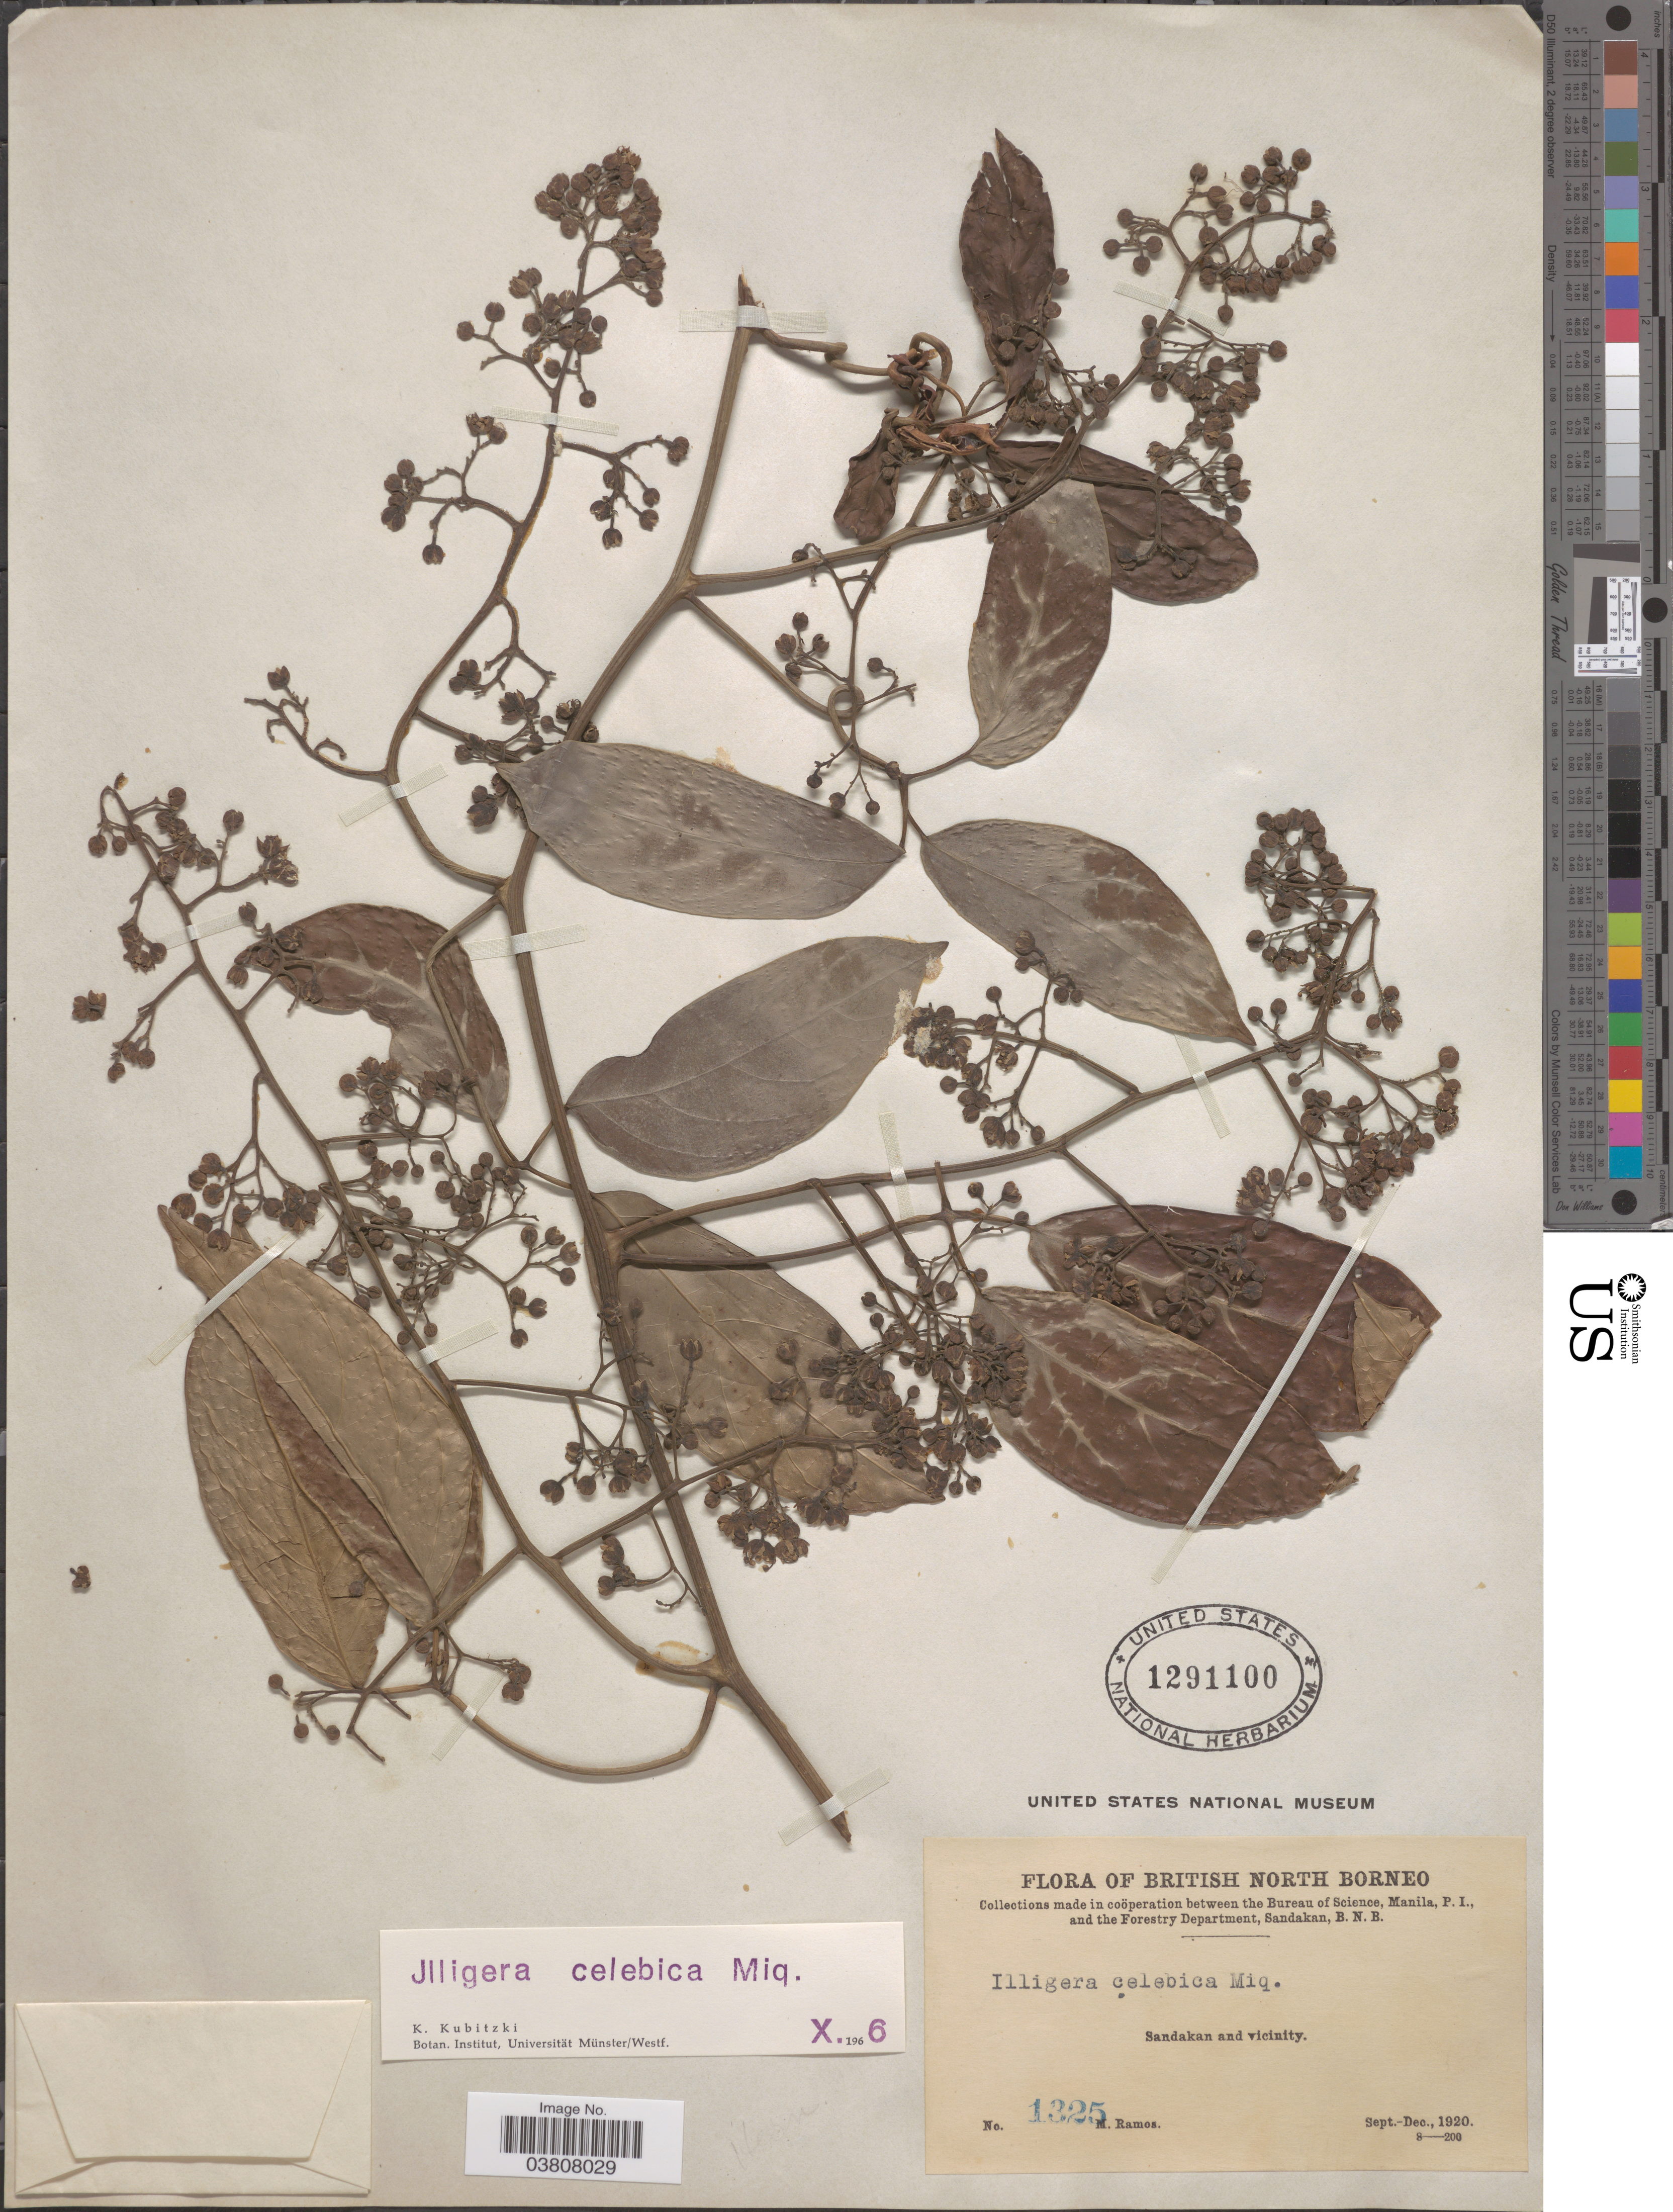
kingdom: Plantae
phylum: Tracheophyta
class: Magnoliopsida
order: Laurales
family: Hernandiaceae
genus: Illigera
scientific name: Illigera celebica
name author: Miq.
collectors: M. Ramos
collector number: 1325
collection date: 1920-09/1920-12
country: Malaysia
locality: British North Borneo. Sandakan and vicinity.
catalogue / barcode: US 1291100